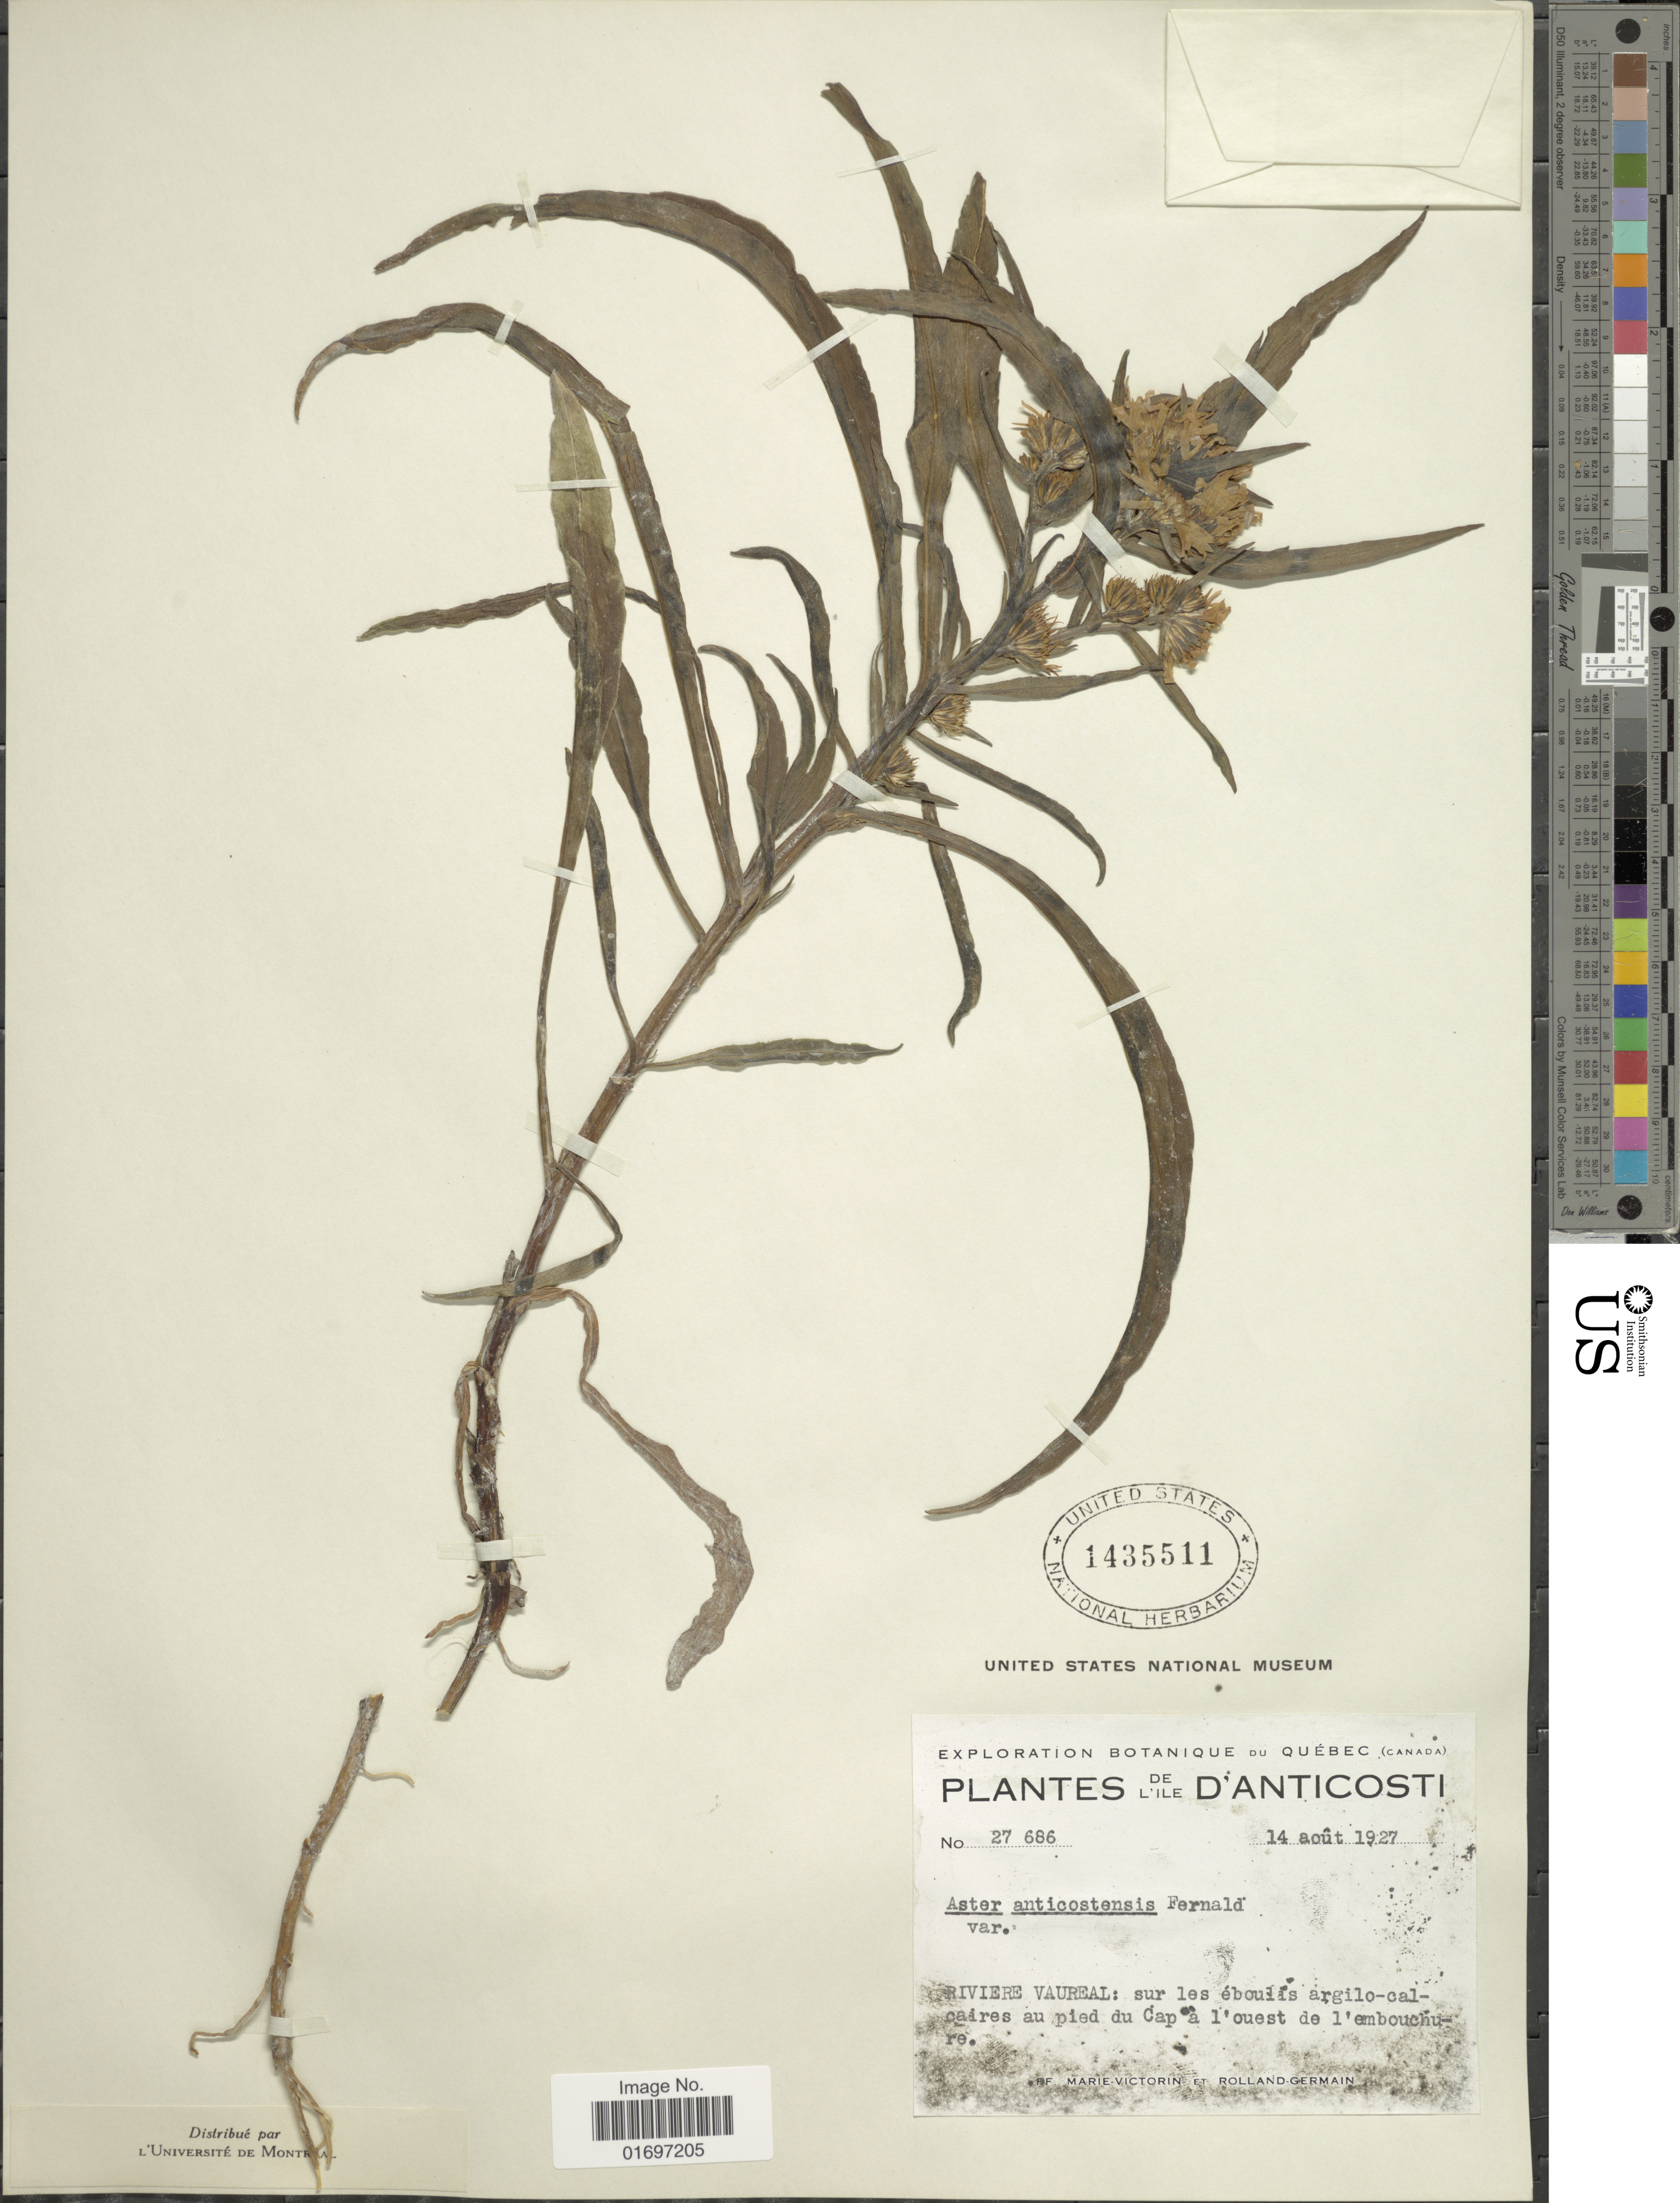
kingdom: Plantae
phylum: Tracheophyta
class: Magnoliopsida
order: Asterales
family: Asteraceae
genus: Symphyotrichum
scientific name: Symphyotrichum anticostense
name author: (Fernald) G.L. Nesom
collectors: F. Marie-Victorin & Rolland-Germain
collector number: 27686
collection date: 1927-08-14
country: Canada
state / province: Quebec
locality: Québec (Canada). L'Ile D'Anticosti. Riviere Vaureal: sur les éboulis argilo-cal-caires au pied du Cap a l'ouest de l'embouchure.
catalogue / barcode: US 1435511